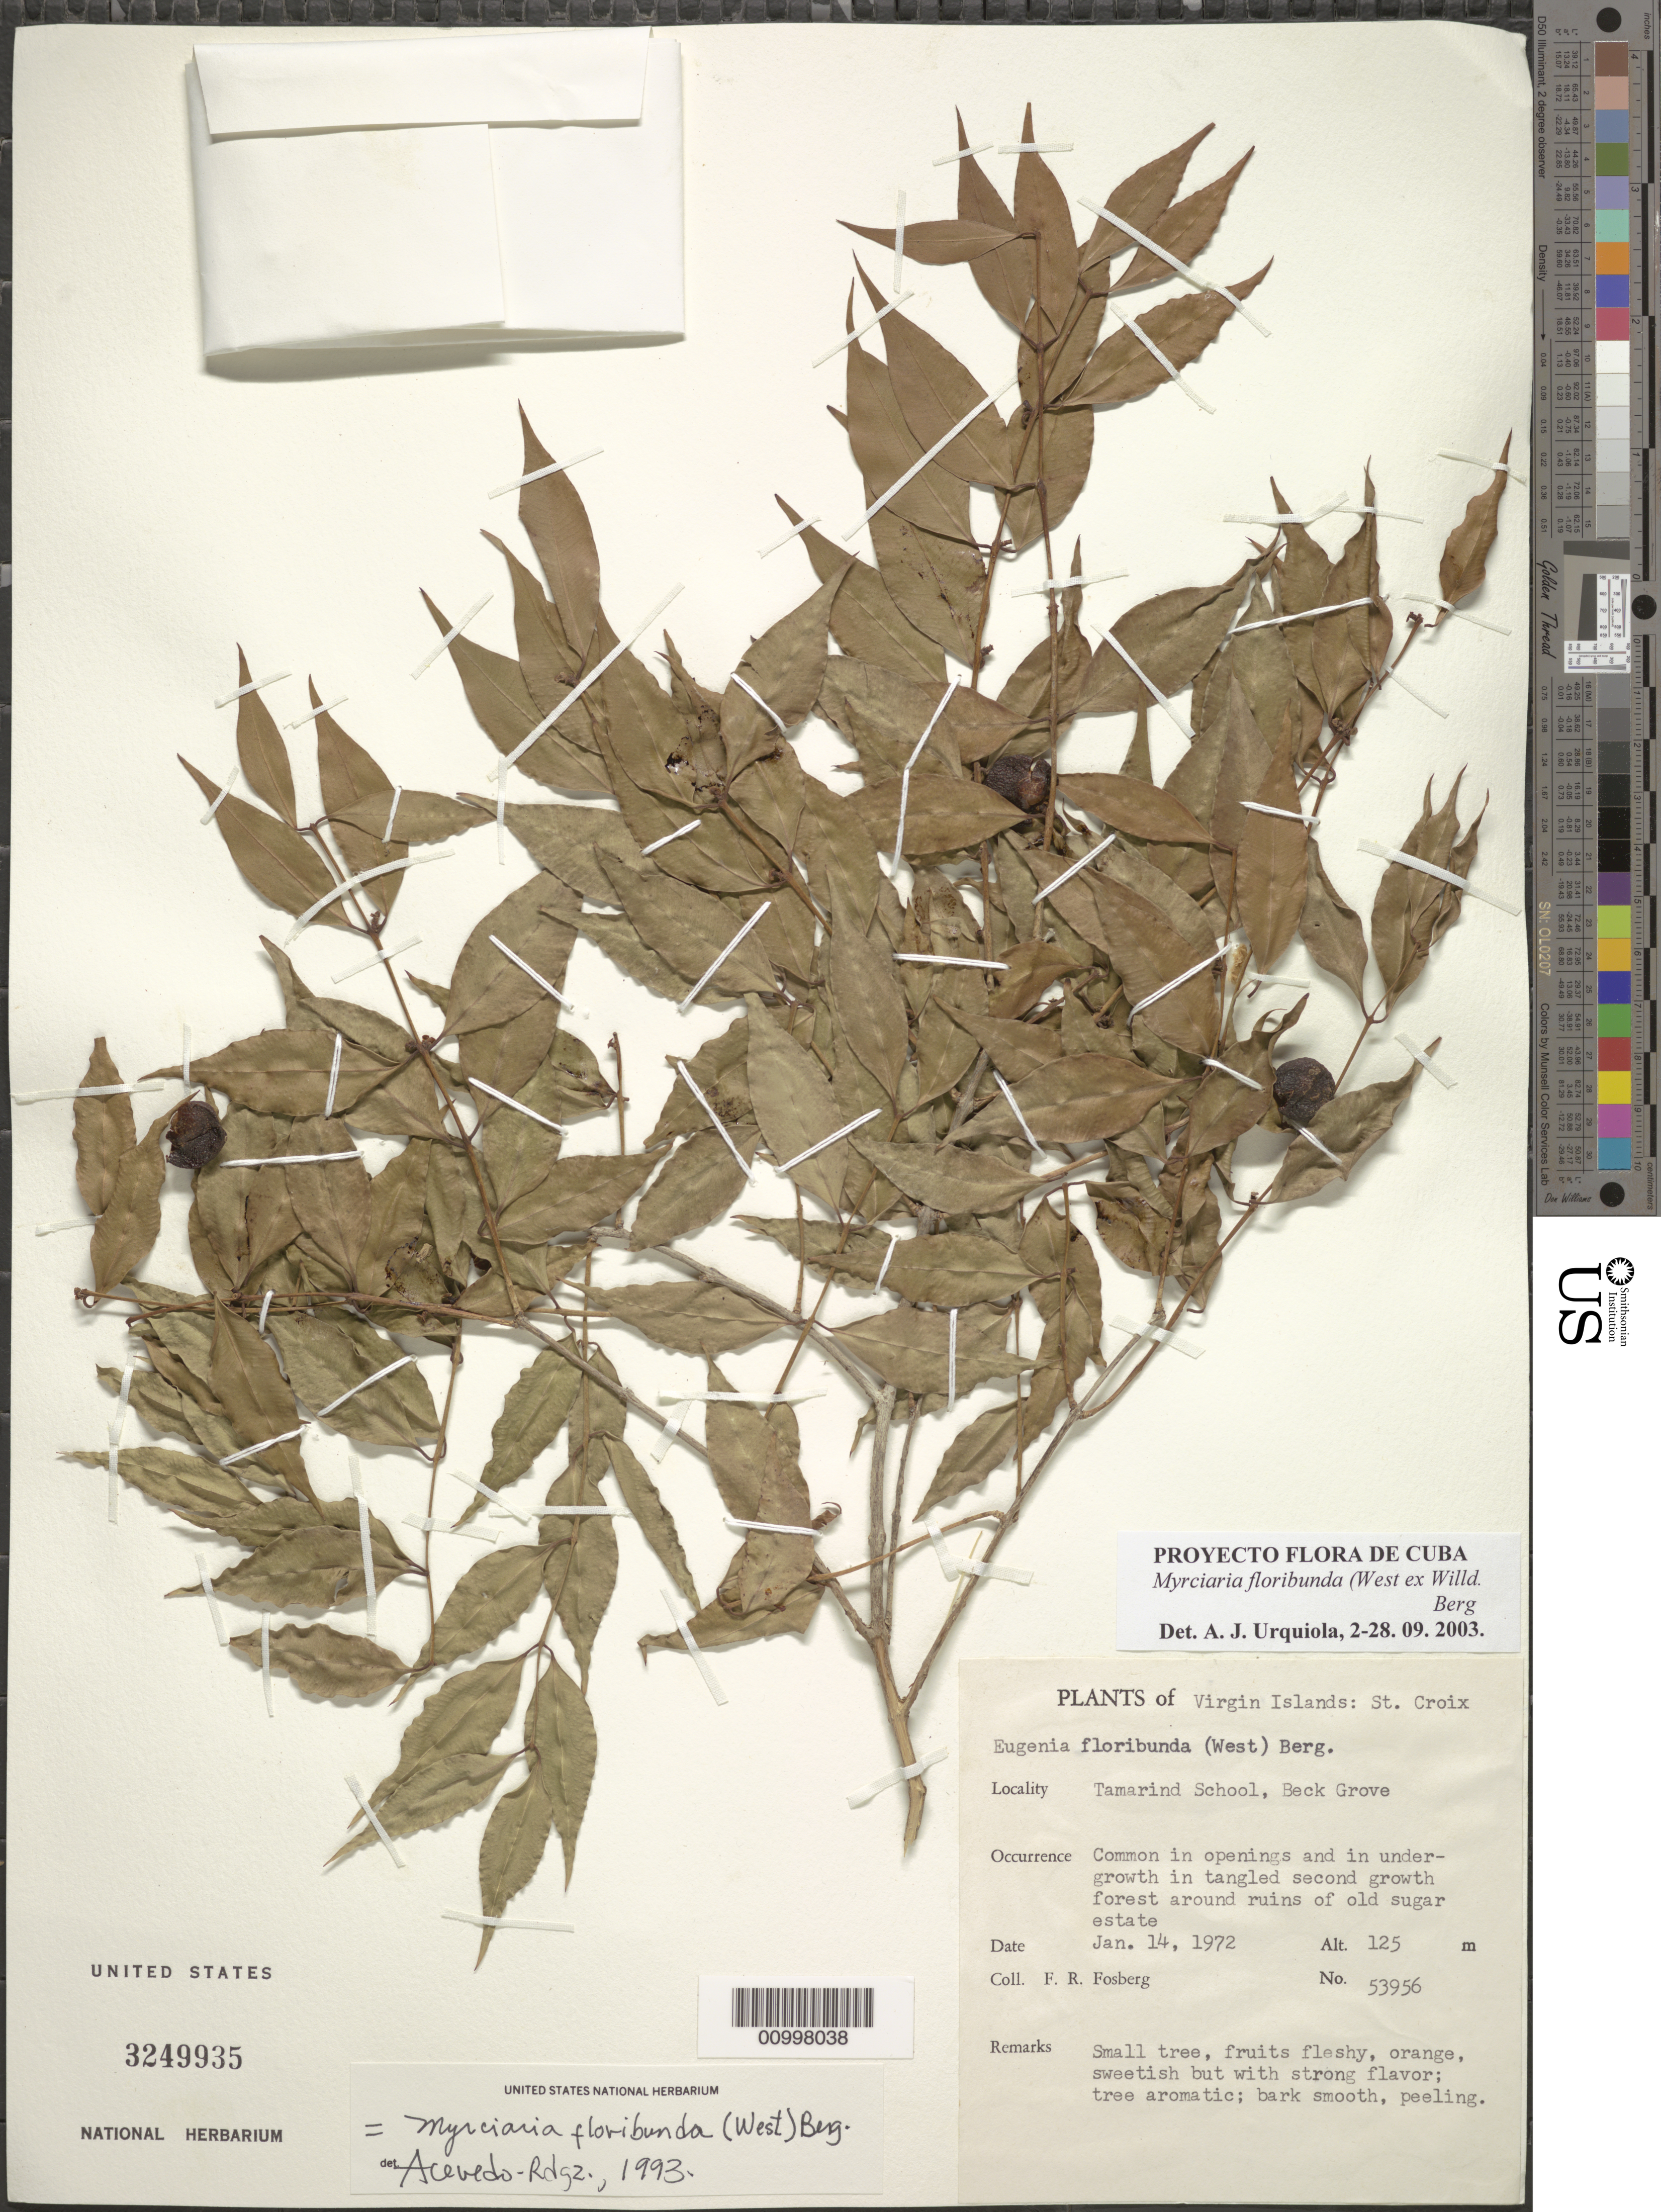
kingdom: Plantae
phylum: Tracheophyta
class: Magnoliopsida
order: Myrtales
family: Myrtaceae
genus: Myrciaria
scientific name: Myrciaria floribunda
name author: (H. West ex Willd.) O. Berg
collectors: F. R. Fosberg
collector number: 53956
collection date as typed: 14 Jan 1972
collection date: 1972-01-14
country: U.S. Virgin Islands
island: St. Croix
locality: Tamarind School, Beck Grove. Ruins of old sugar estate.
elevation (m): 125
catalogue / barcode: US 3249935